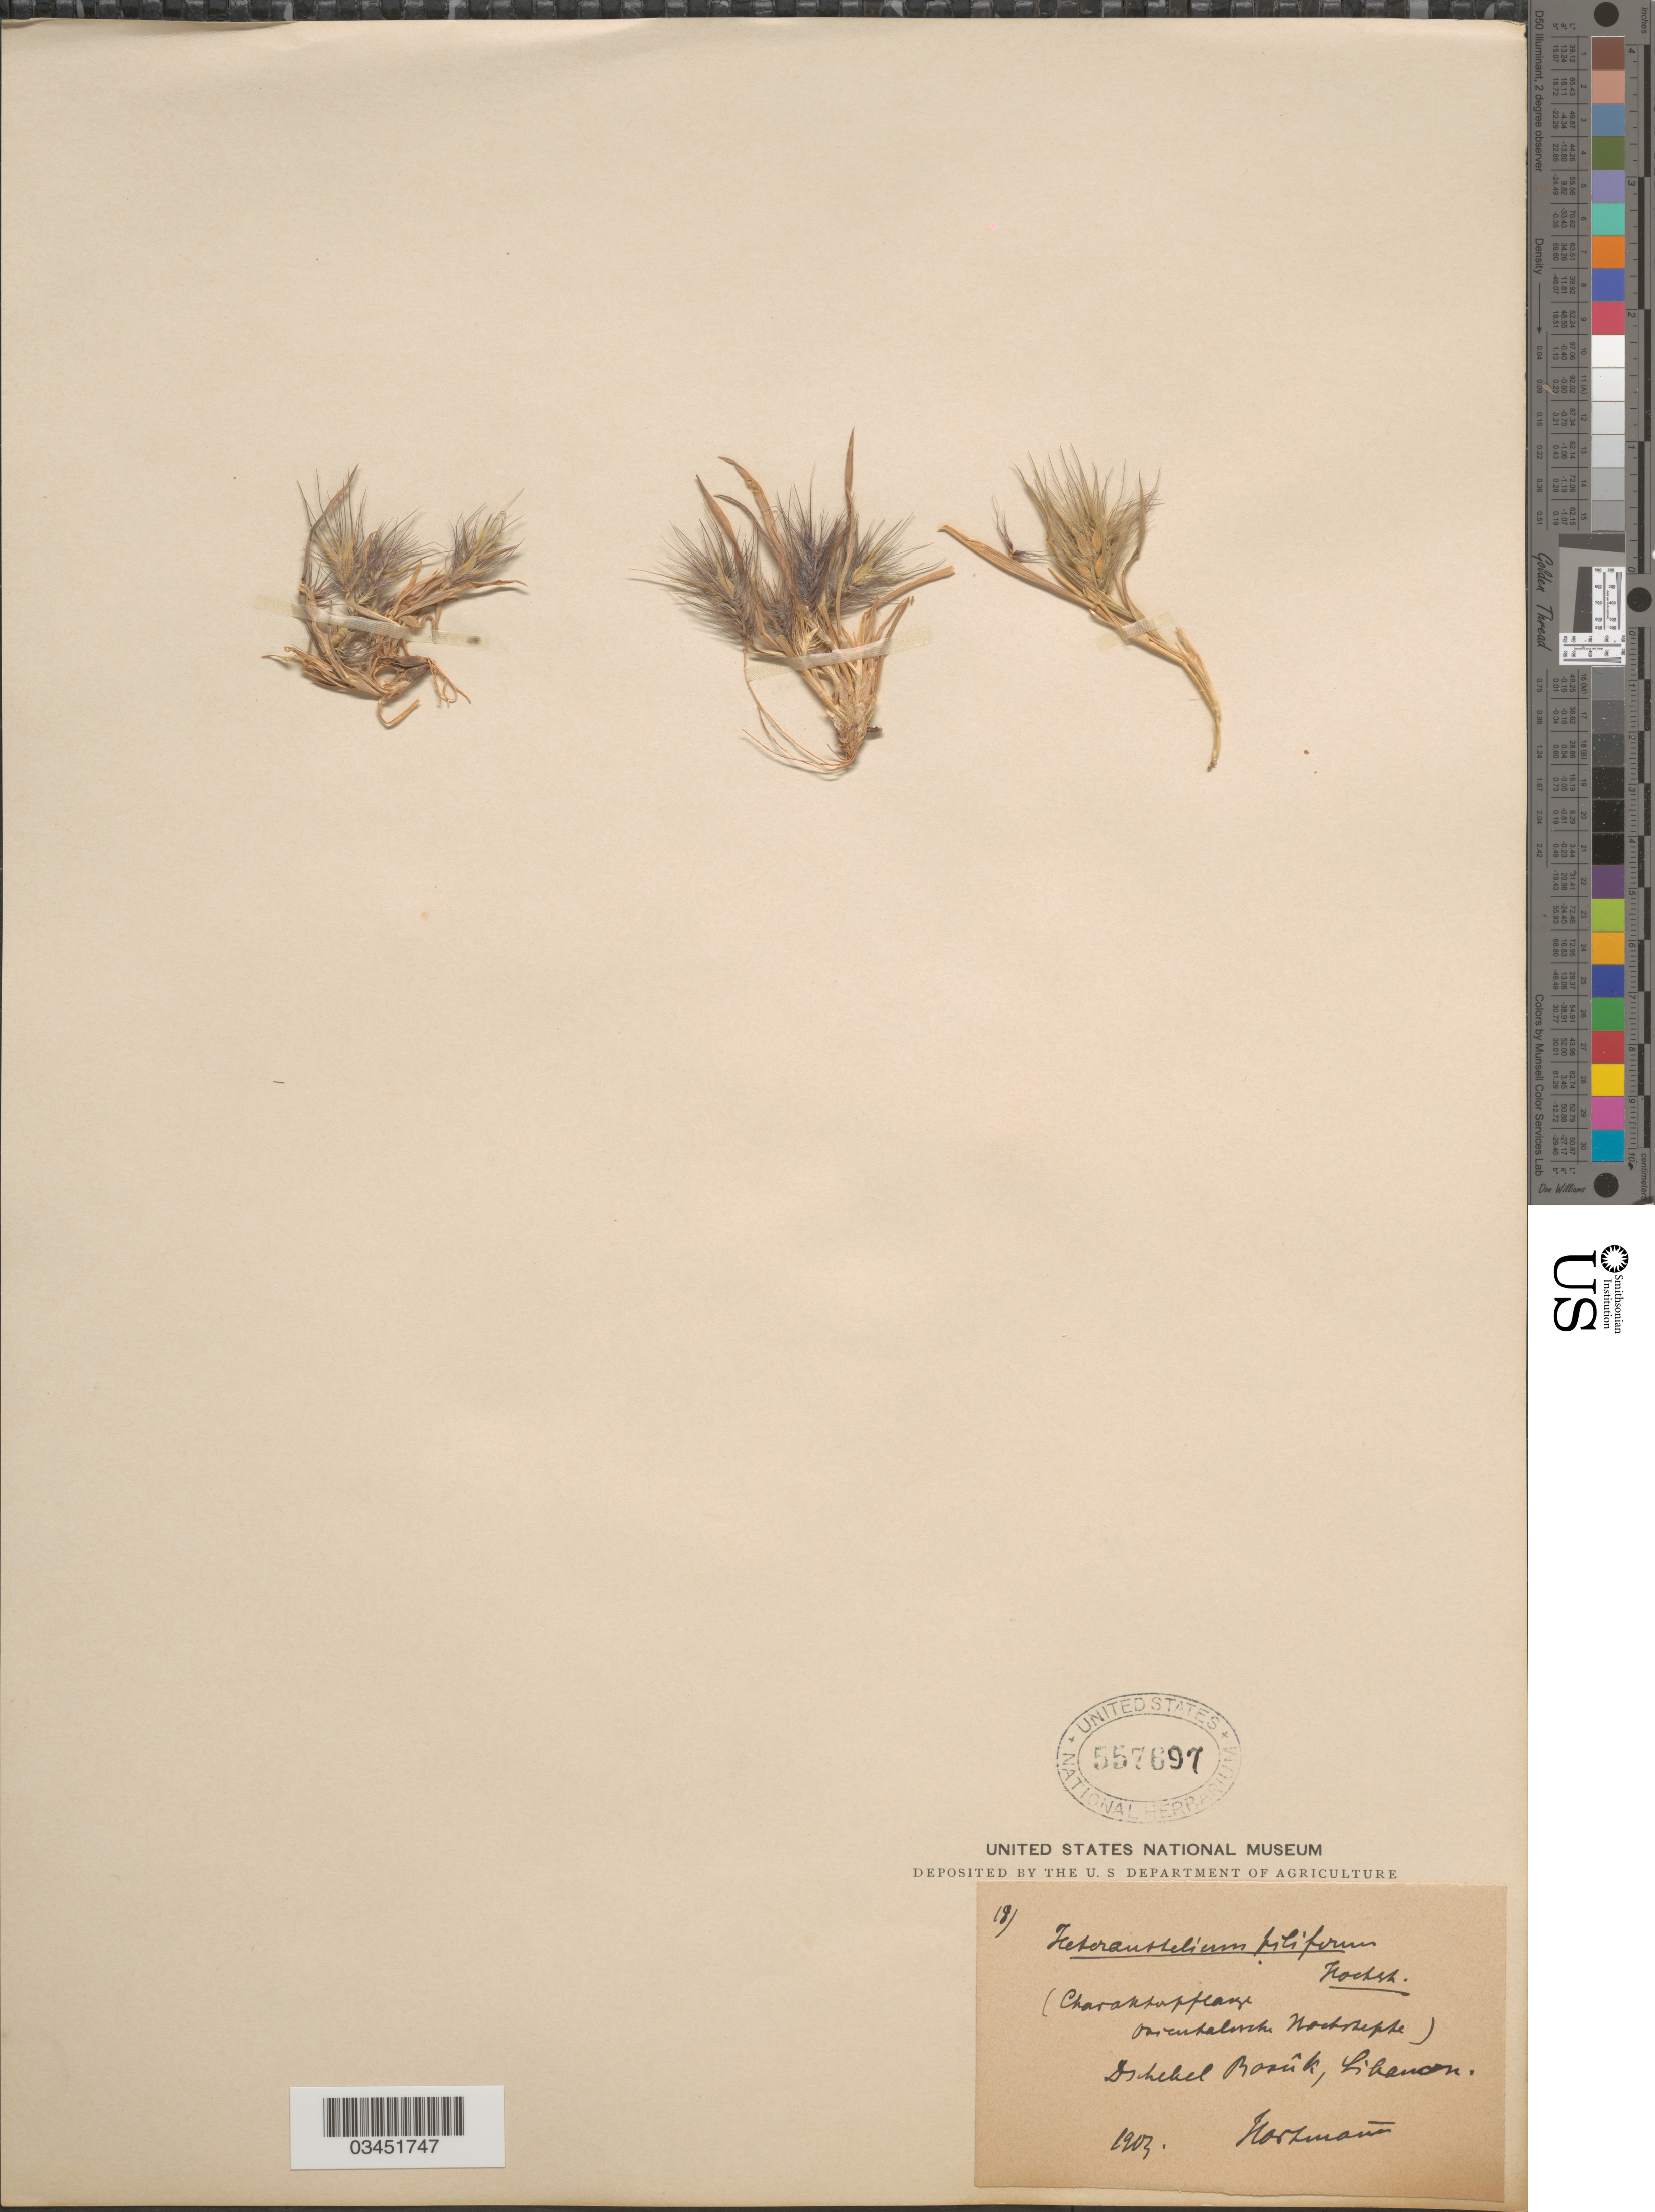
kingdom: Plantae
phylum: Tracheophyta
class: Liliopsida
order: Poales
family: Poaceae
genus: Heteranthelium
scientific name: Heteranthelium piliferum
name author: (Sol.) Hochst.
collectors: -. Hartmann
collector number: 18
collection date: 1903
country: Lebanon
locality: Dschebel Bosûk, Libanon.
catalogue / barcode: US 557697